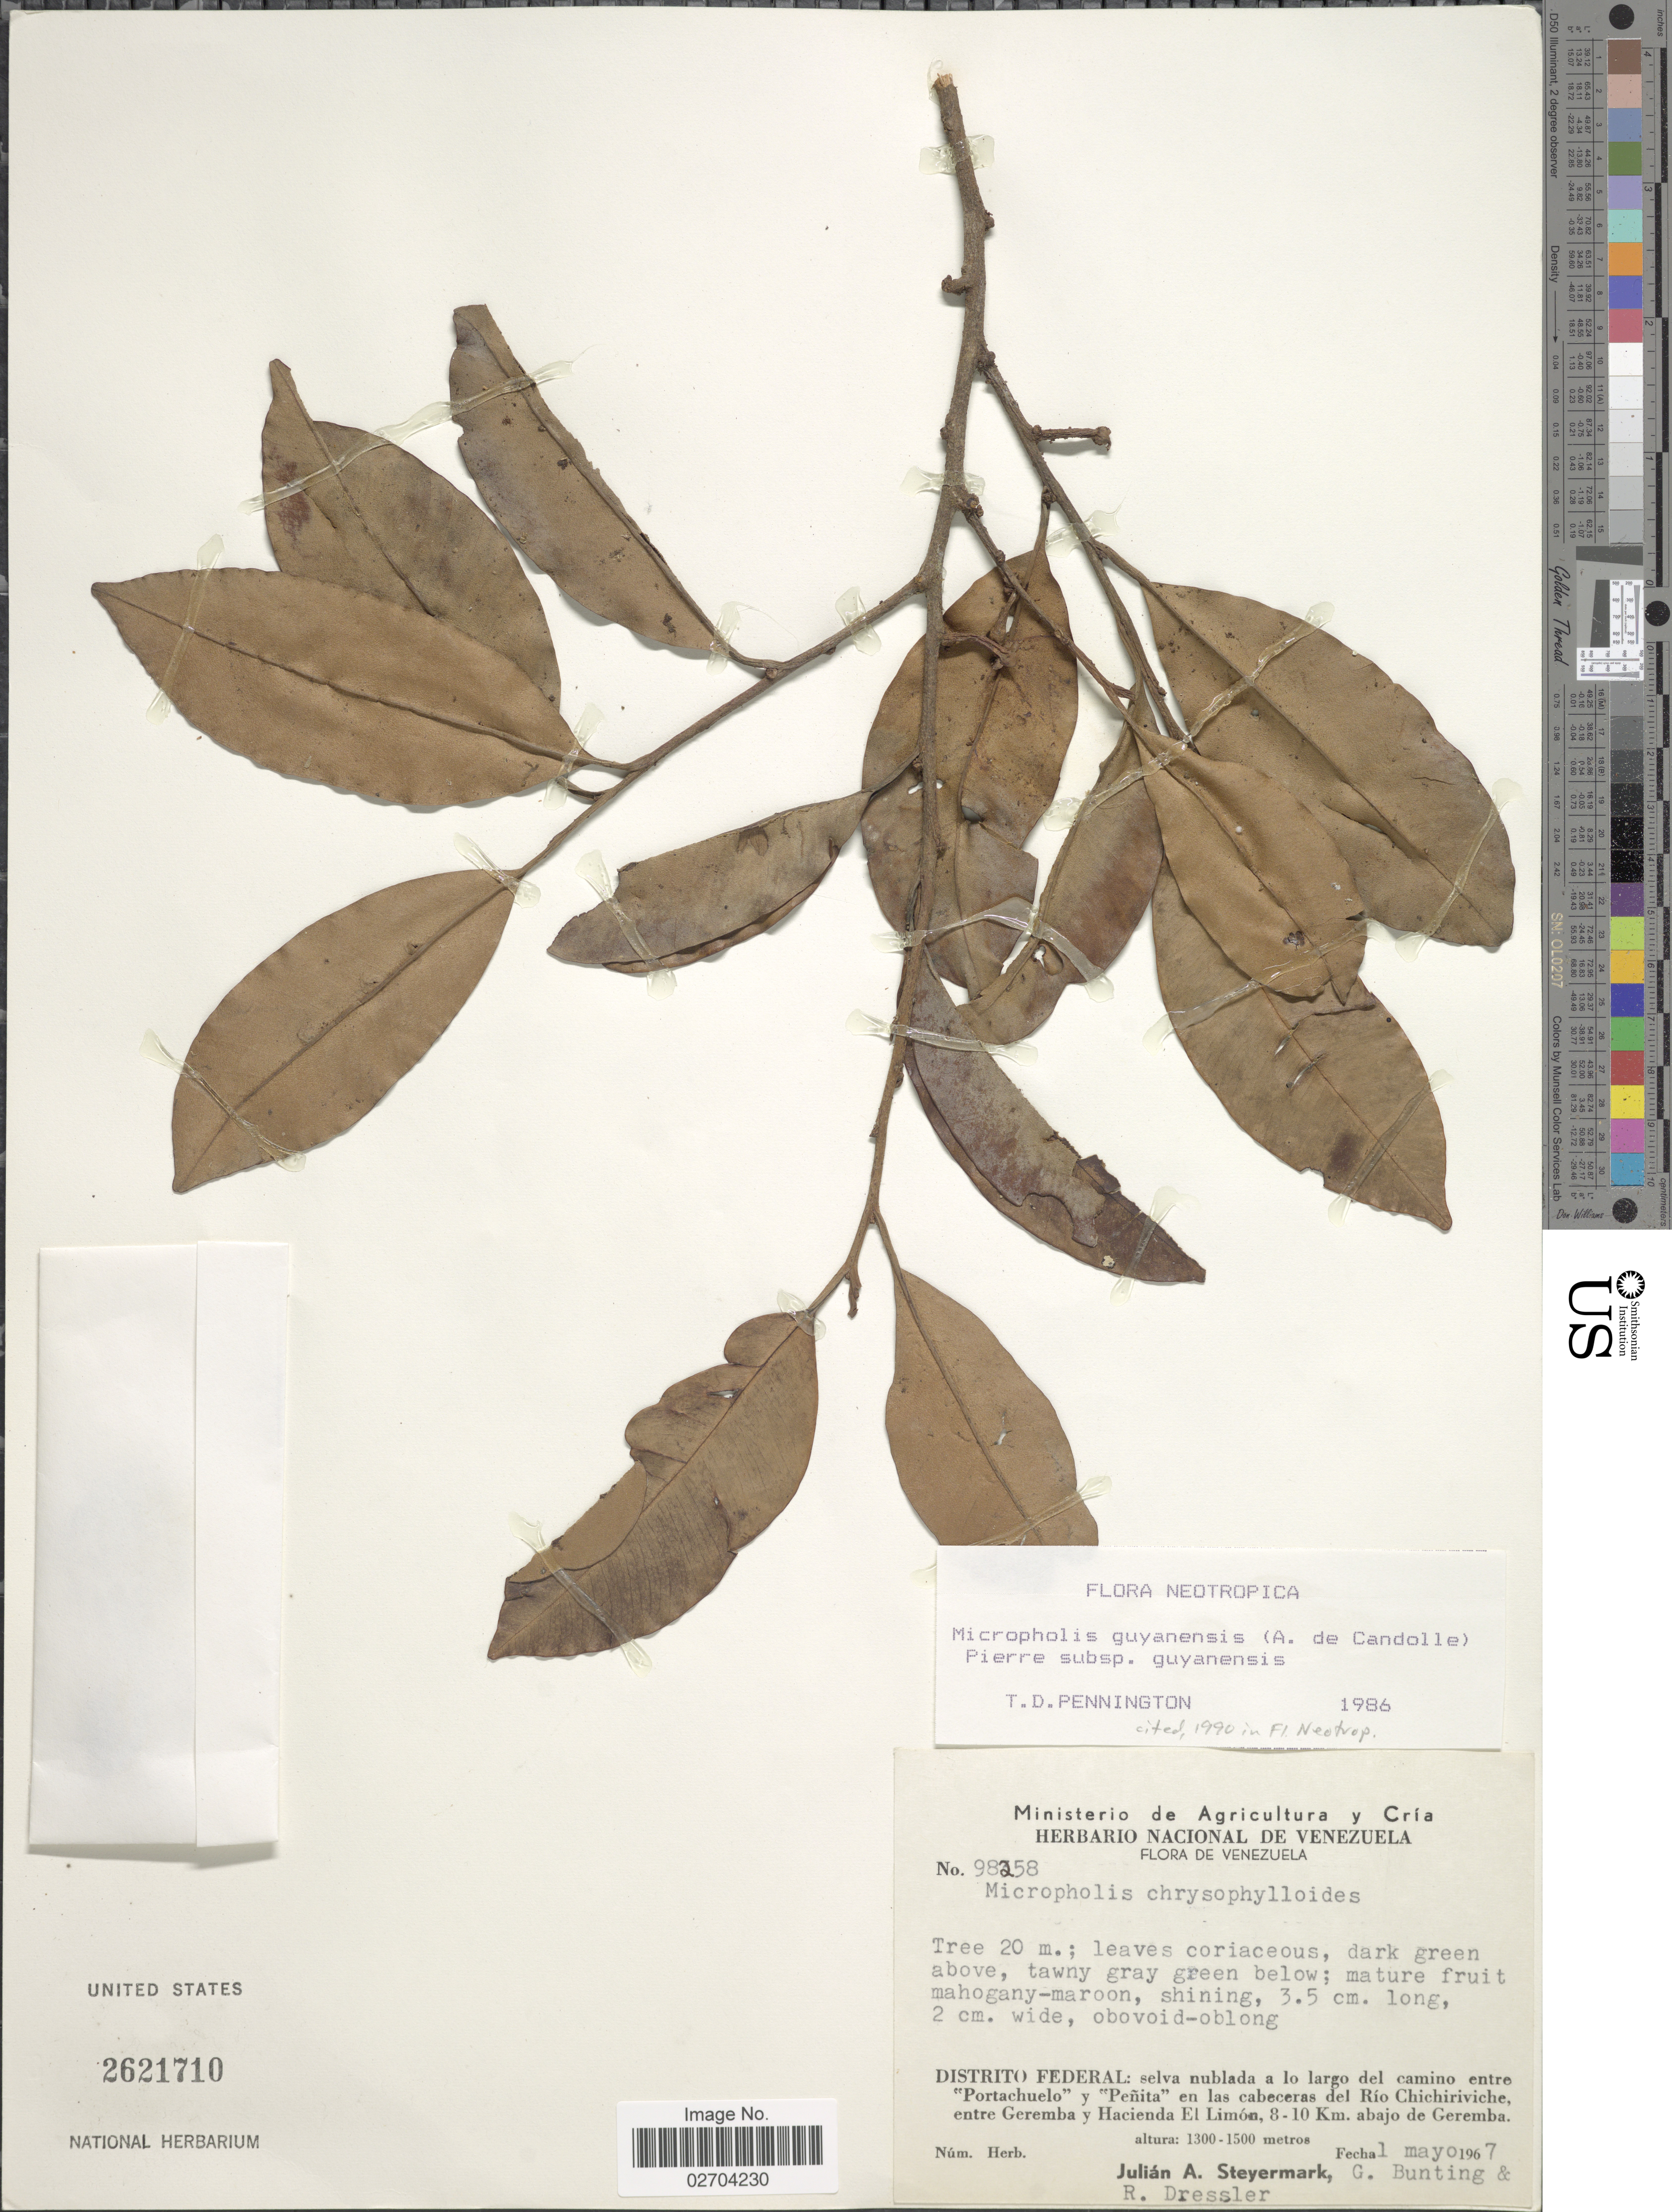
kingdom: Plantae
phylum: Tracheophyta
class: Magnoliopsida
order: Ericales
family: Sapotaceae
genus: Micropholis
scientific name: Micropholis guyanensis subsp. guyanensis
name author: (A. DC.) Pierre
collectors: J. Steyermark, G. S. Bunting & R. Dressler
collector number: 98258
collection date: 1967-05-01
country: Venezuela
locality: Distrito Federal: selva nublada a lo largo del camino entre 'Portachuelo' y 'Peñita' en las cabeceras del Río Chiciriviche, entre Geremba y Hacienda El Limón, 8-10 Km abajo de Geremba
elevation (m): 1300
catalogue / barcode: US 2621710